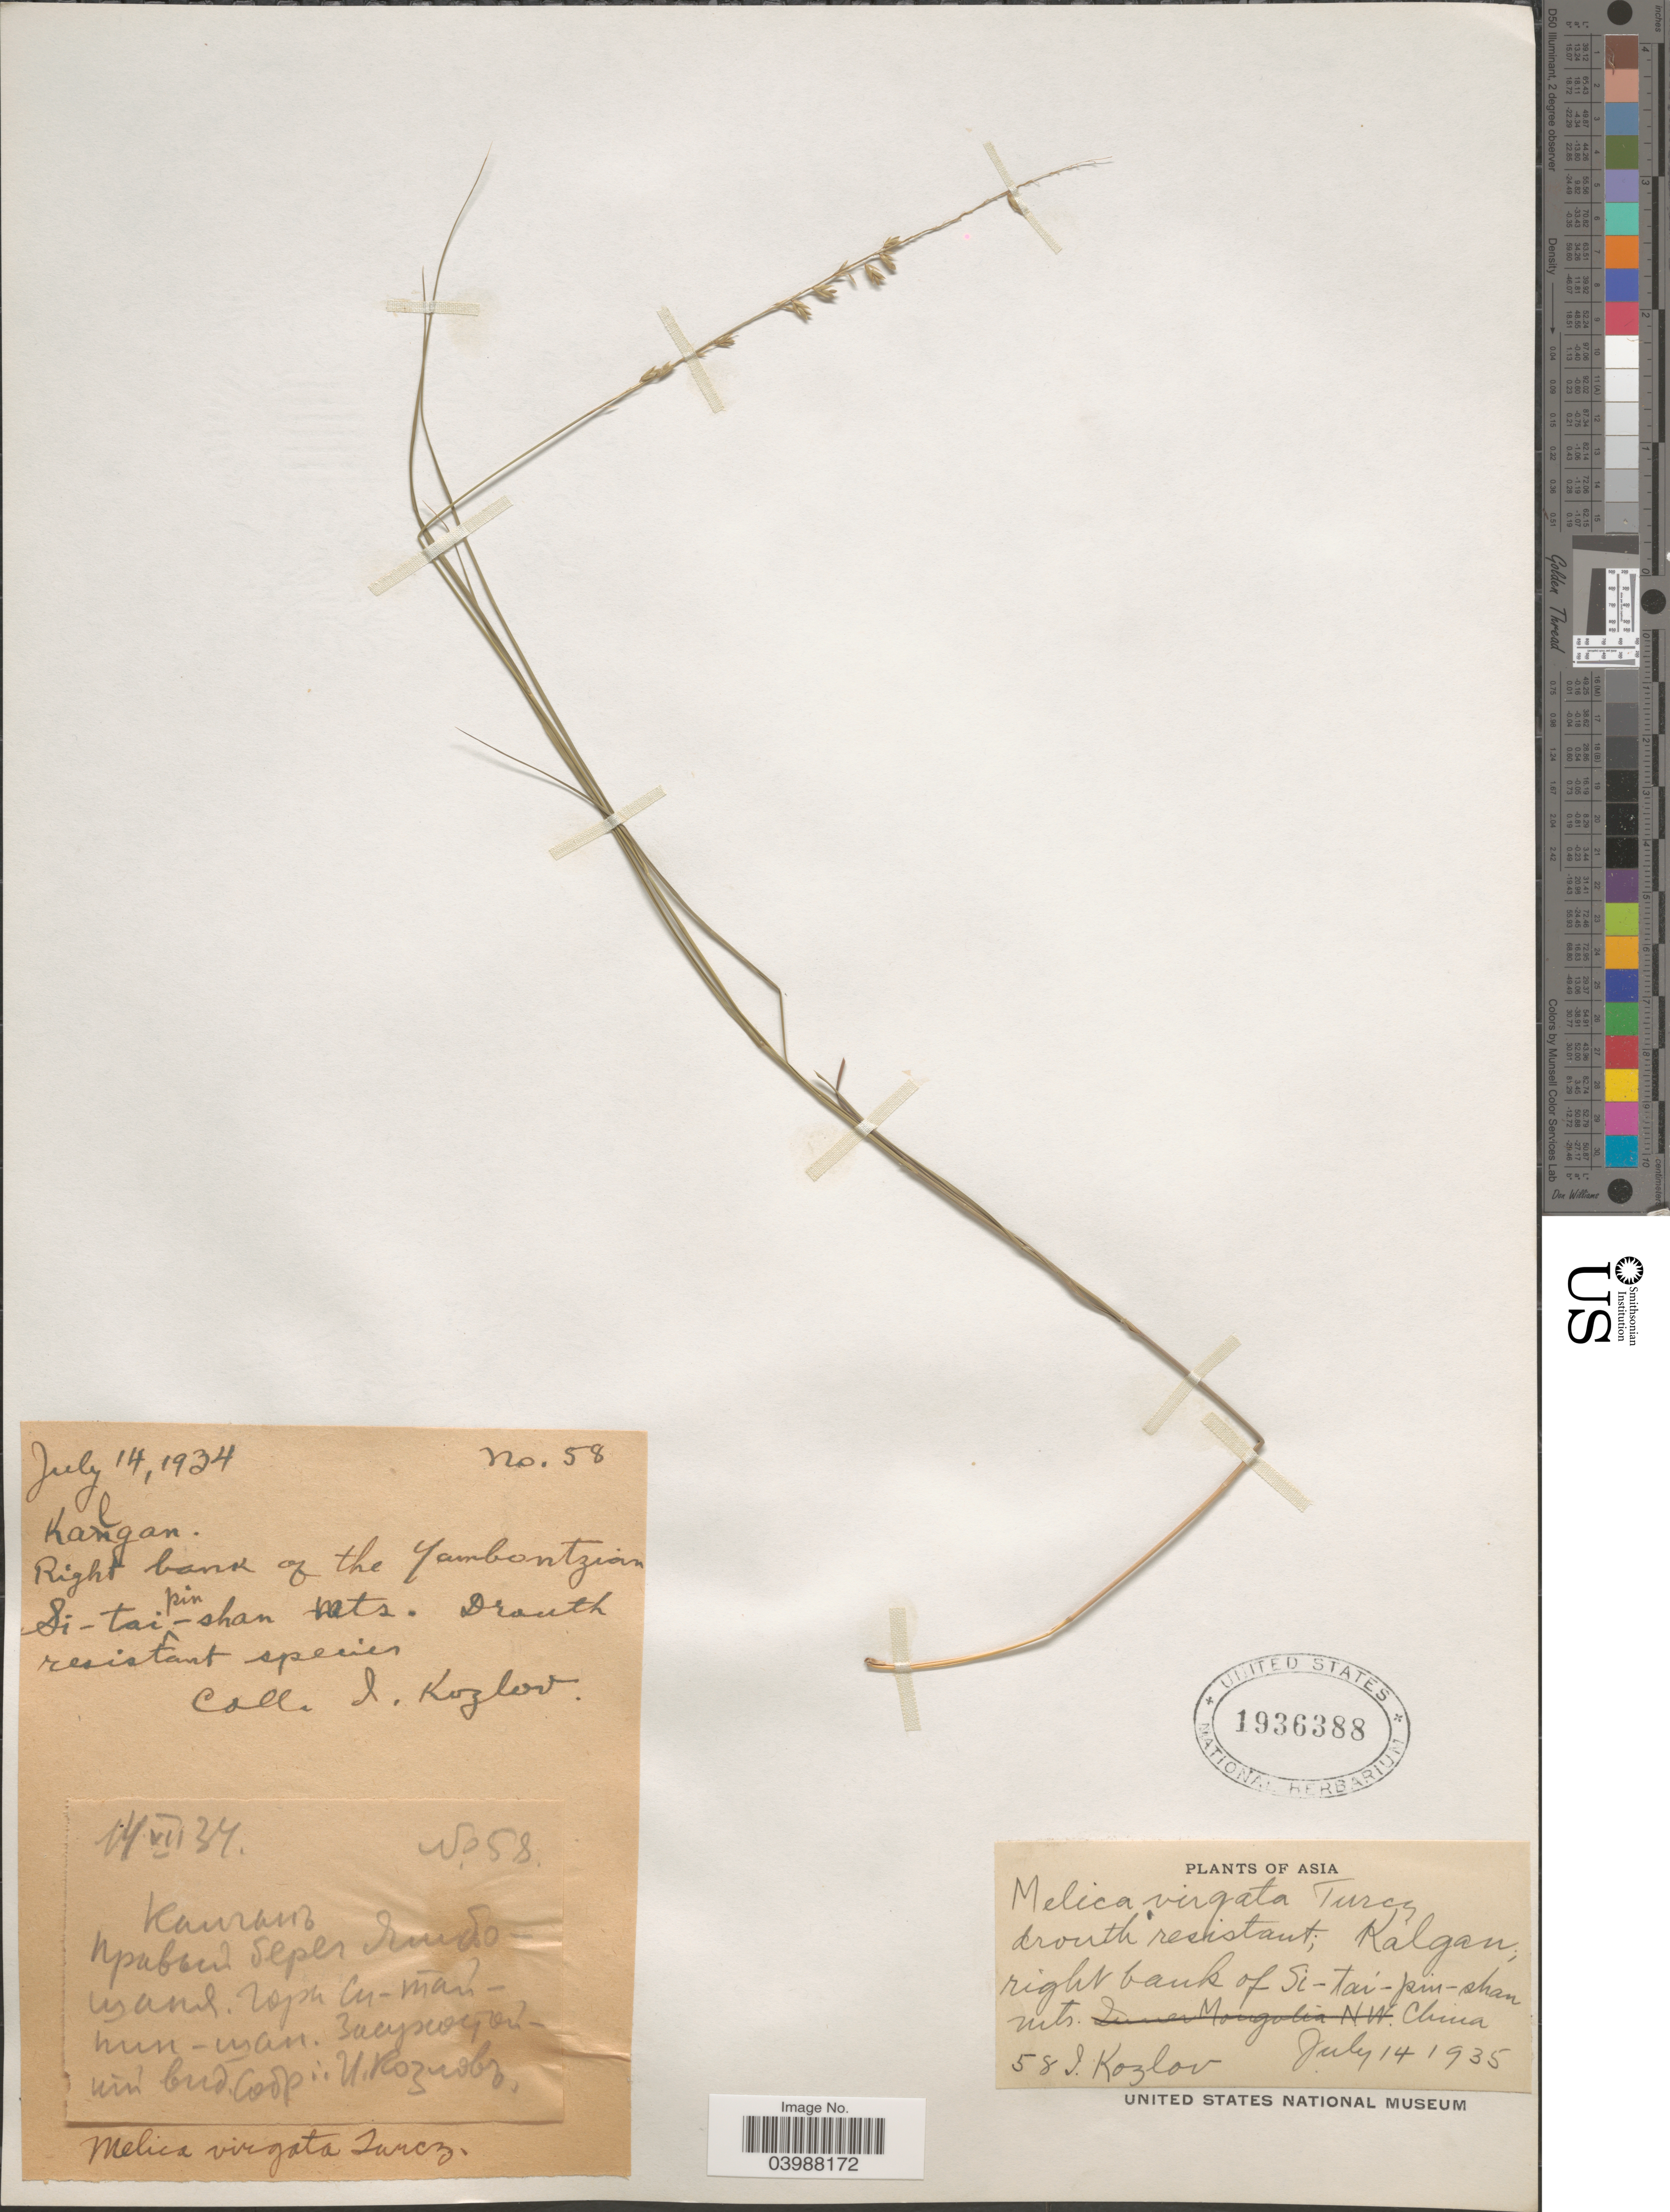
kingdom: Plantae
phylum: Tracheophyta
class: Liliopsida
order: Poales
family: Poaceae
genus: Melica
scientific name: Melica virgata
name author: Turcz. ex Trin.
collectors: I. Kozlov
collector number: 58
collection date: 1934-07-14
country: China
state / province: Hebei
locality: Kalgan. Right bank of the Yambontzian. Si-tai-pin-shan Mts.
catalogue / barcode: US 1936388